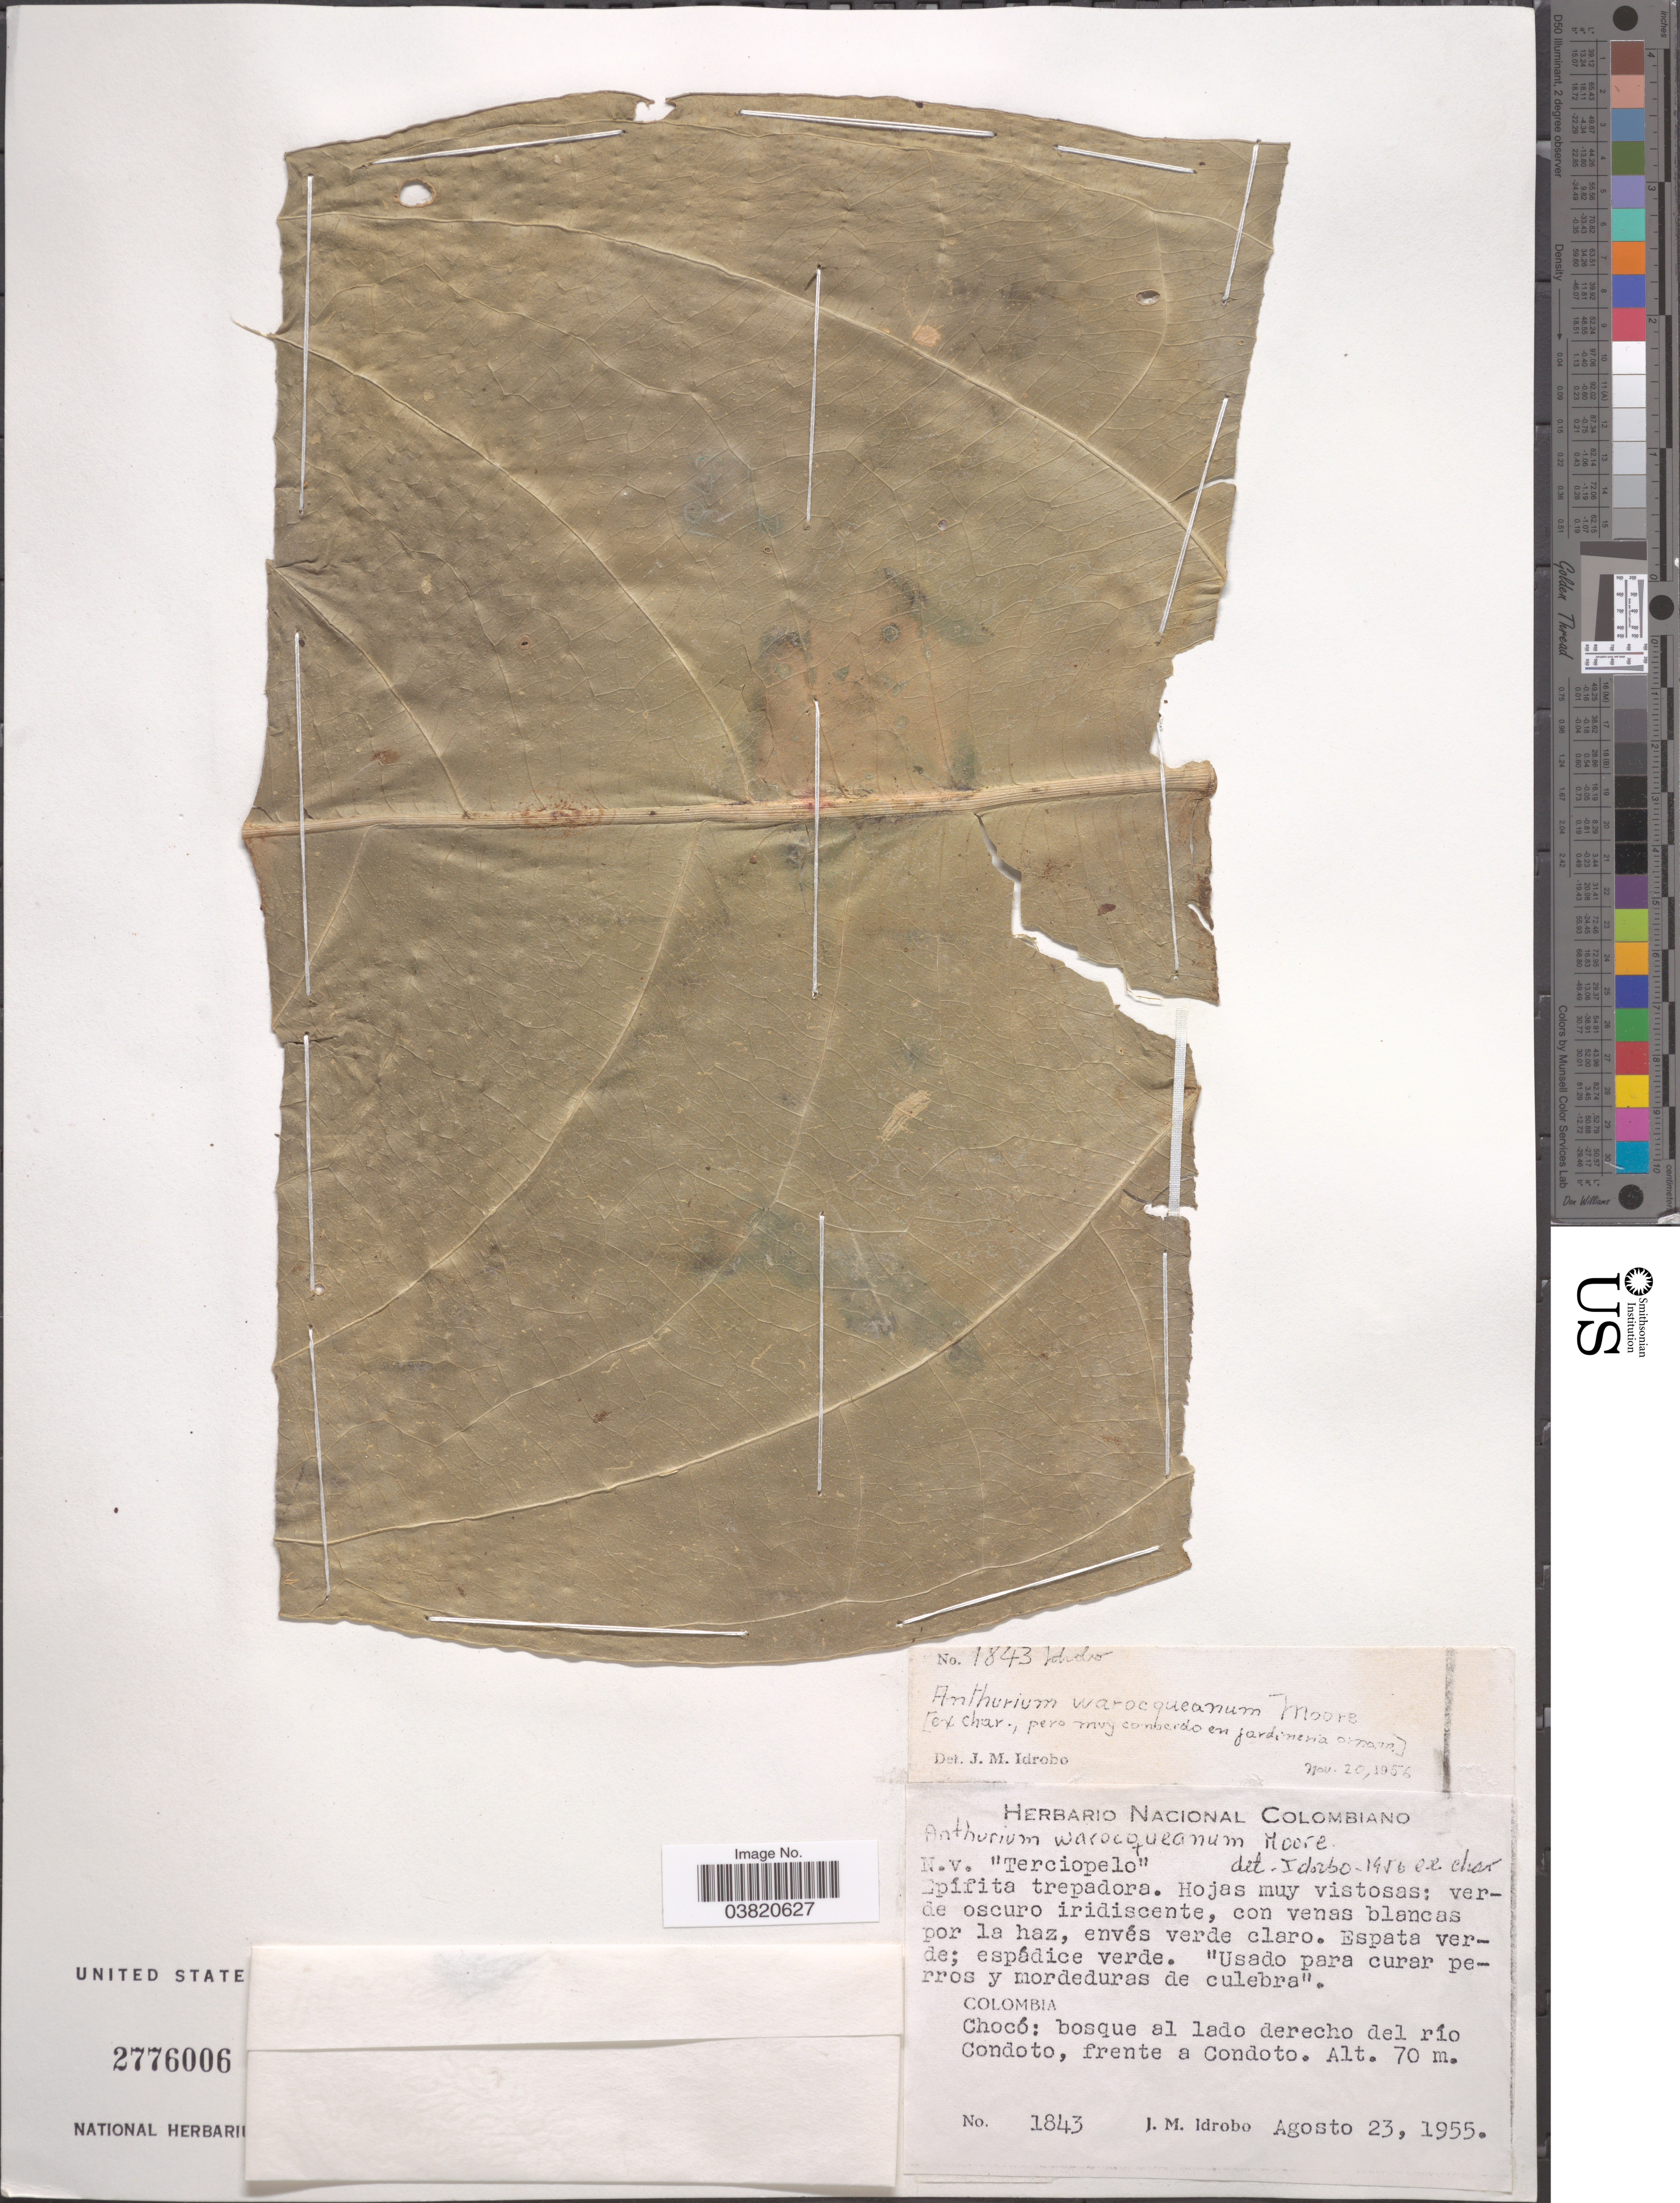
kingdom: Plantae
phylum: Tracheophyta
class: Liliopsida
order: Alismatales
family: Araceae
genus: Anthurium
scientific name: Anthurium warocqueanum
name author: T. Moore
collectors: J. M. Idrobo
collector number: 1843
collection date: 1955-08-23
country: Colombia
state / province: Chocó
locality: Bosque al lado derecho del río Condoto, frente a Condoto.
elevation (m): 70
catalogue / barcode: US 2776006